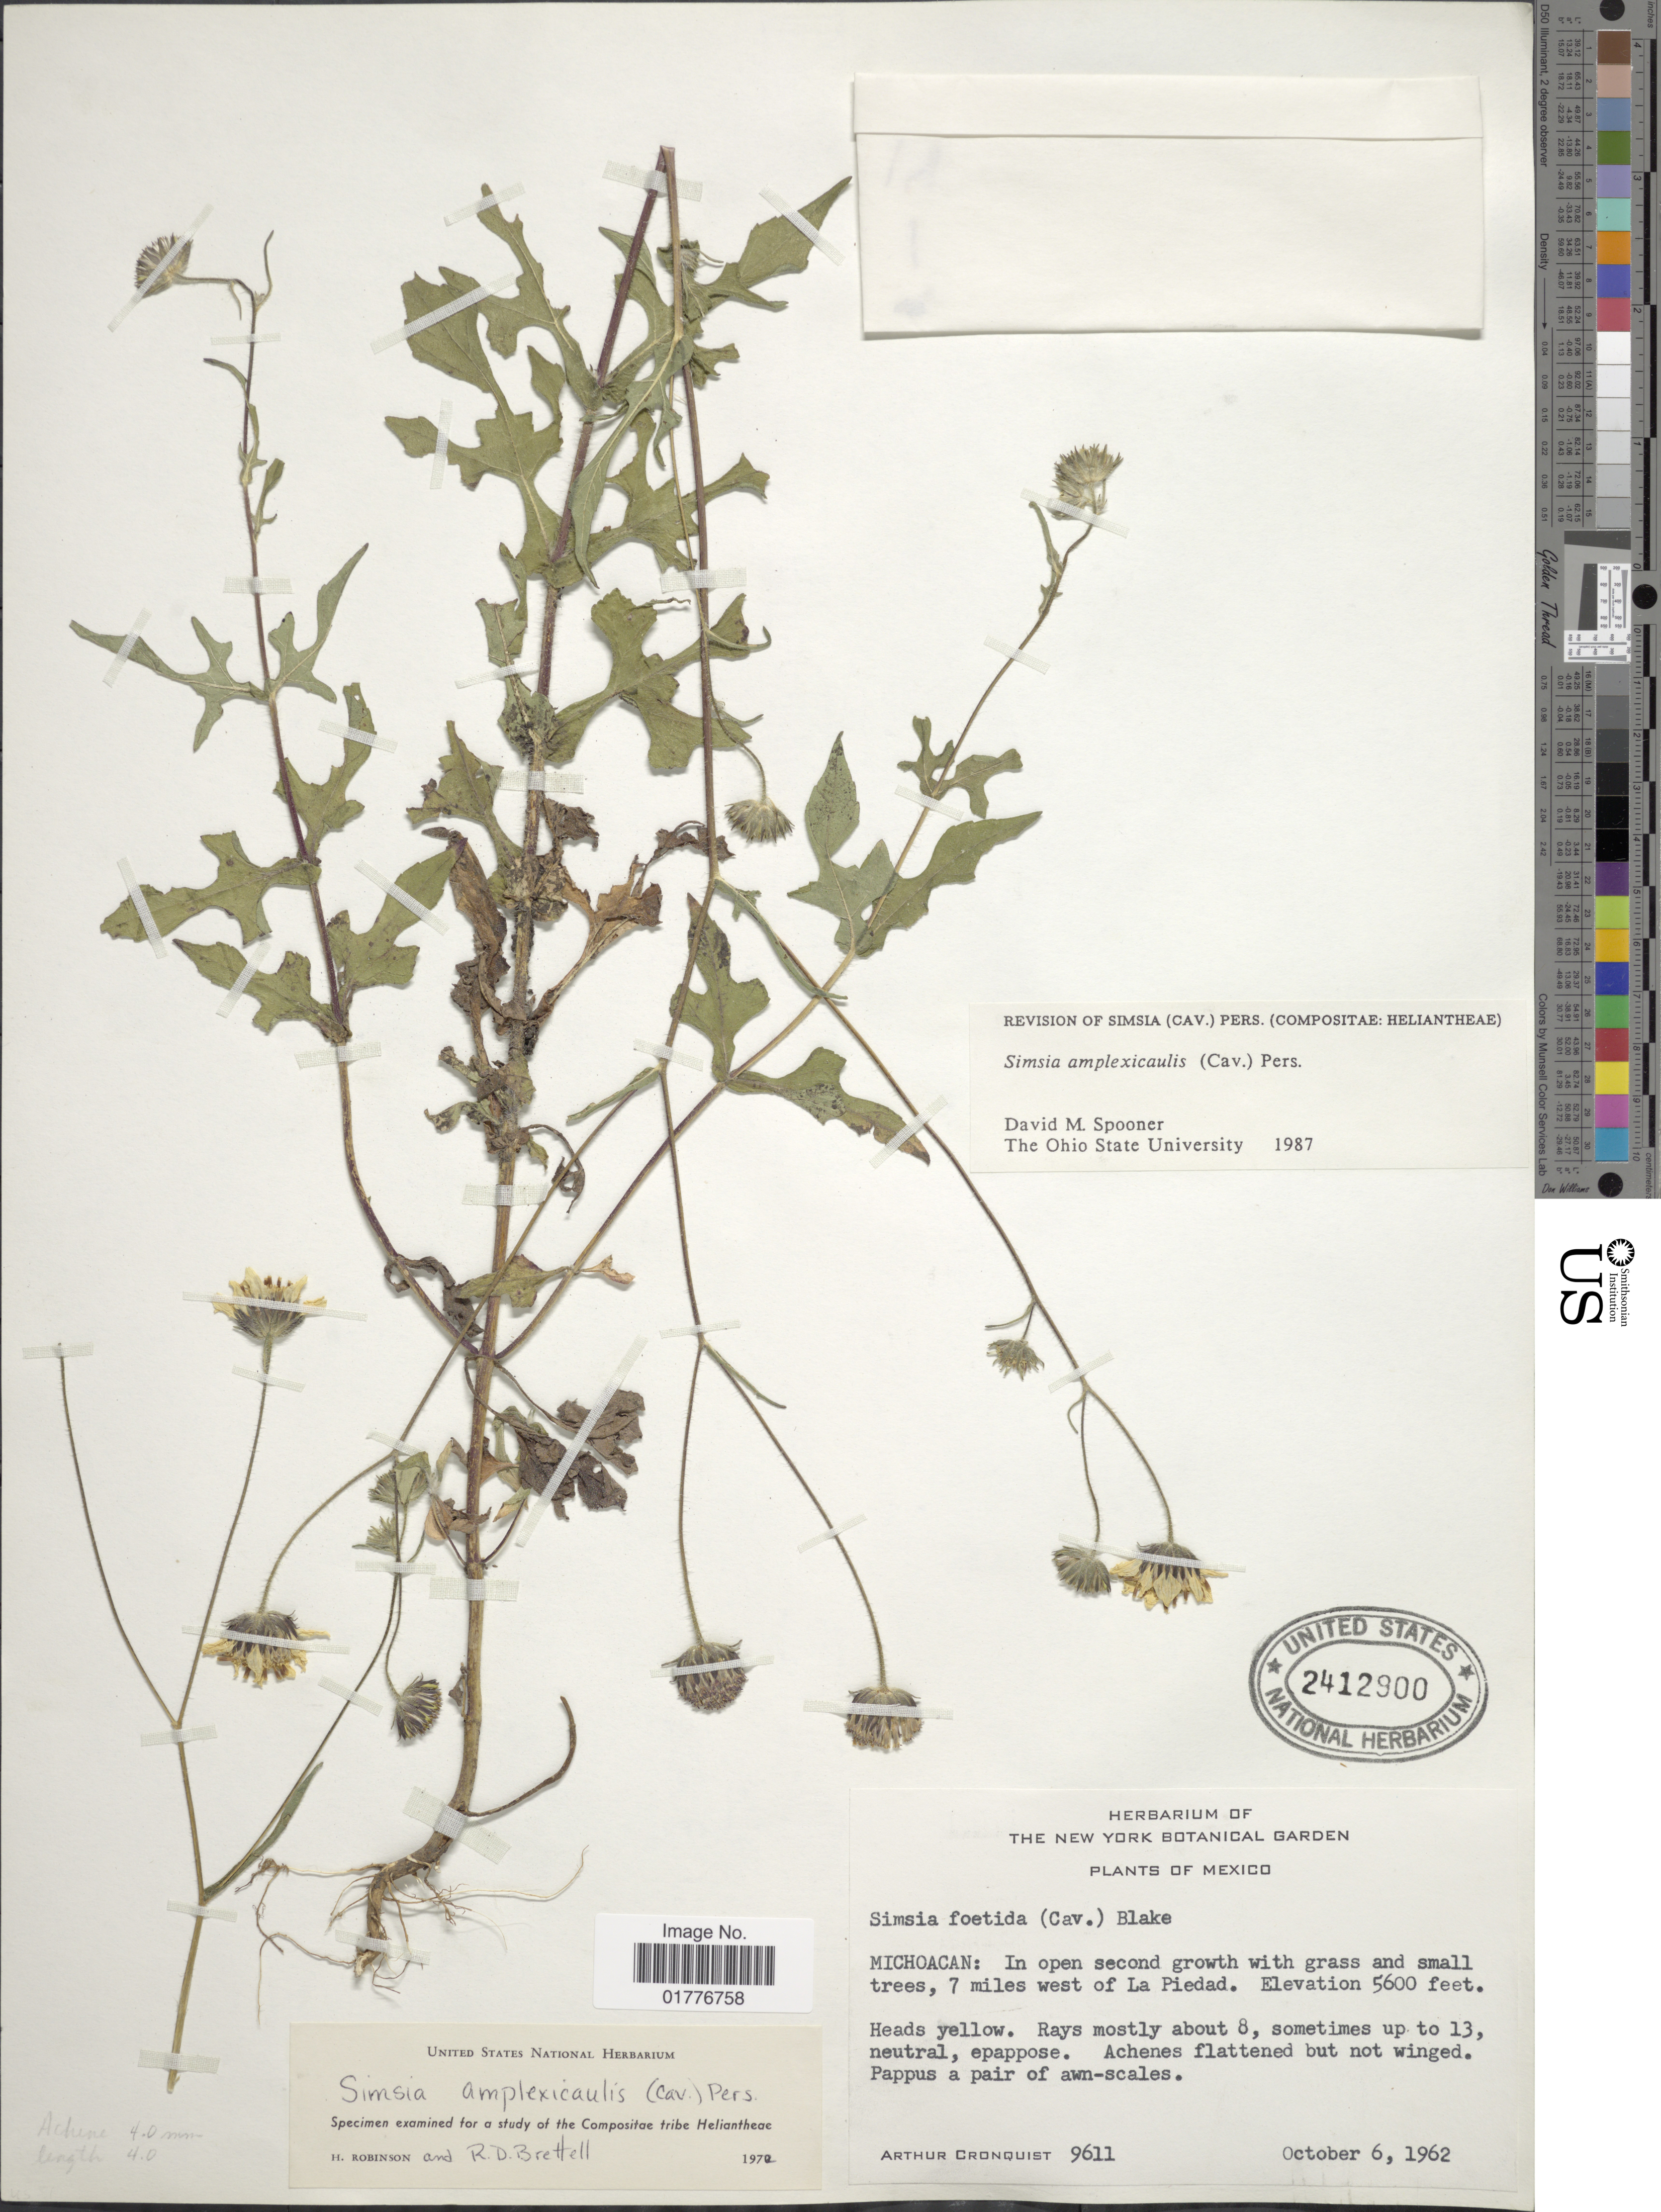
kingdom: Plantae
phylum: Tracheophyta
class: Magnoliopsida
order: Asterales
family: Asteraceae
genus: Simsia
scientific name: Simsia amplexicaulis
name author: (Cav.) Pers.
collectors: A. J. Cronquist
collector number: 9611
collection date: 1962-10-06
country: Mexico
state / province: Michoacán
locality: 7 miles west of La Piedad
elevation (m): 1707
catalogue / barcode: US 2412900